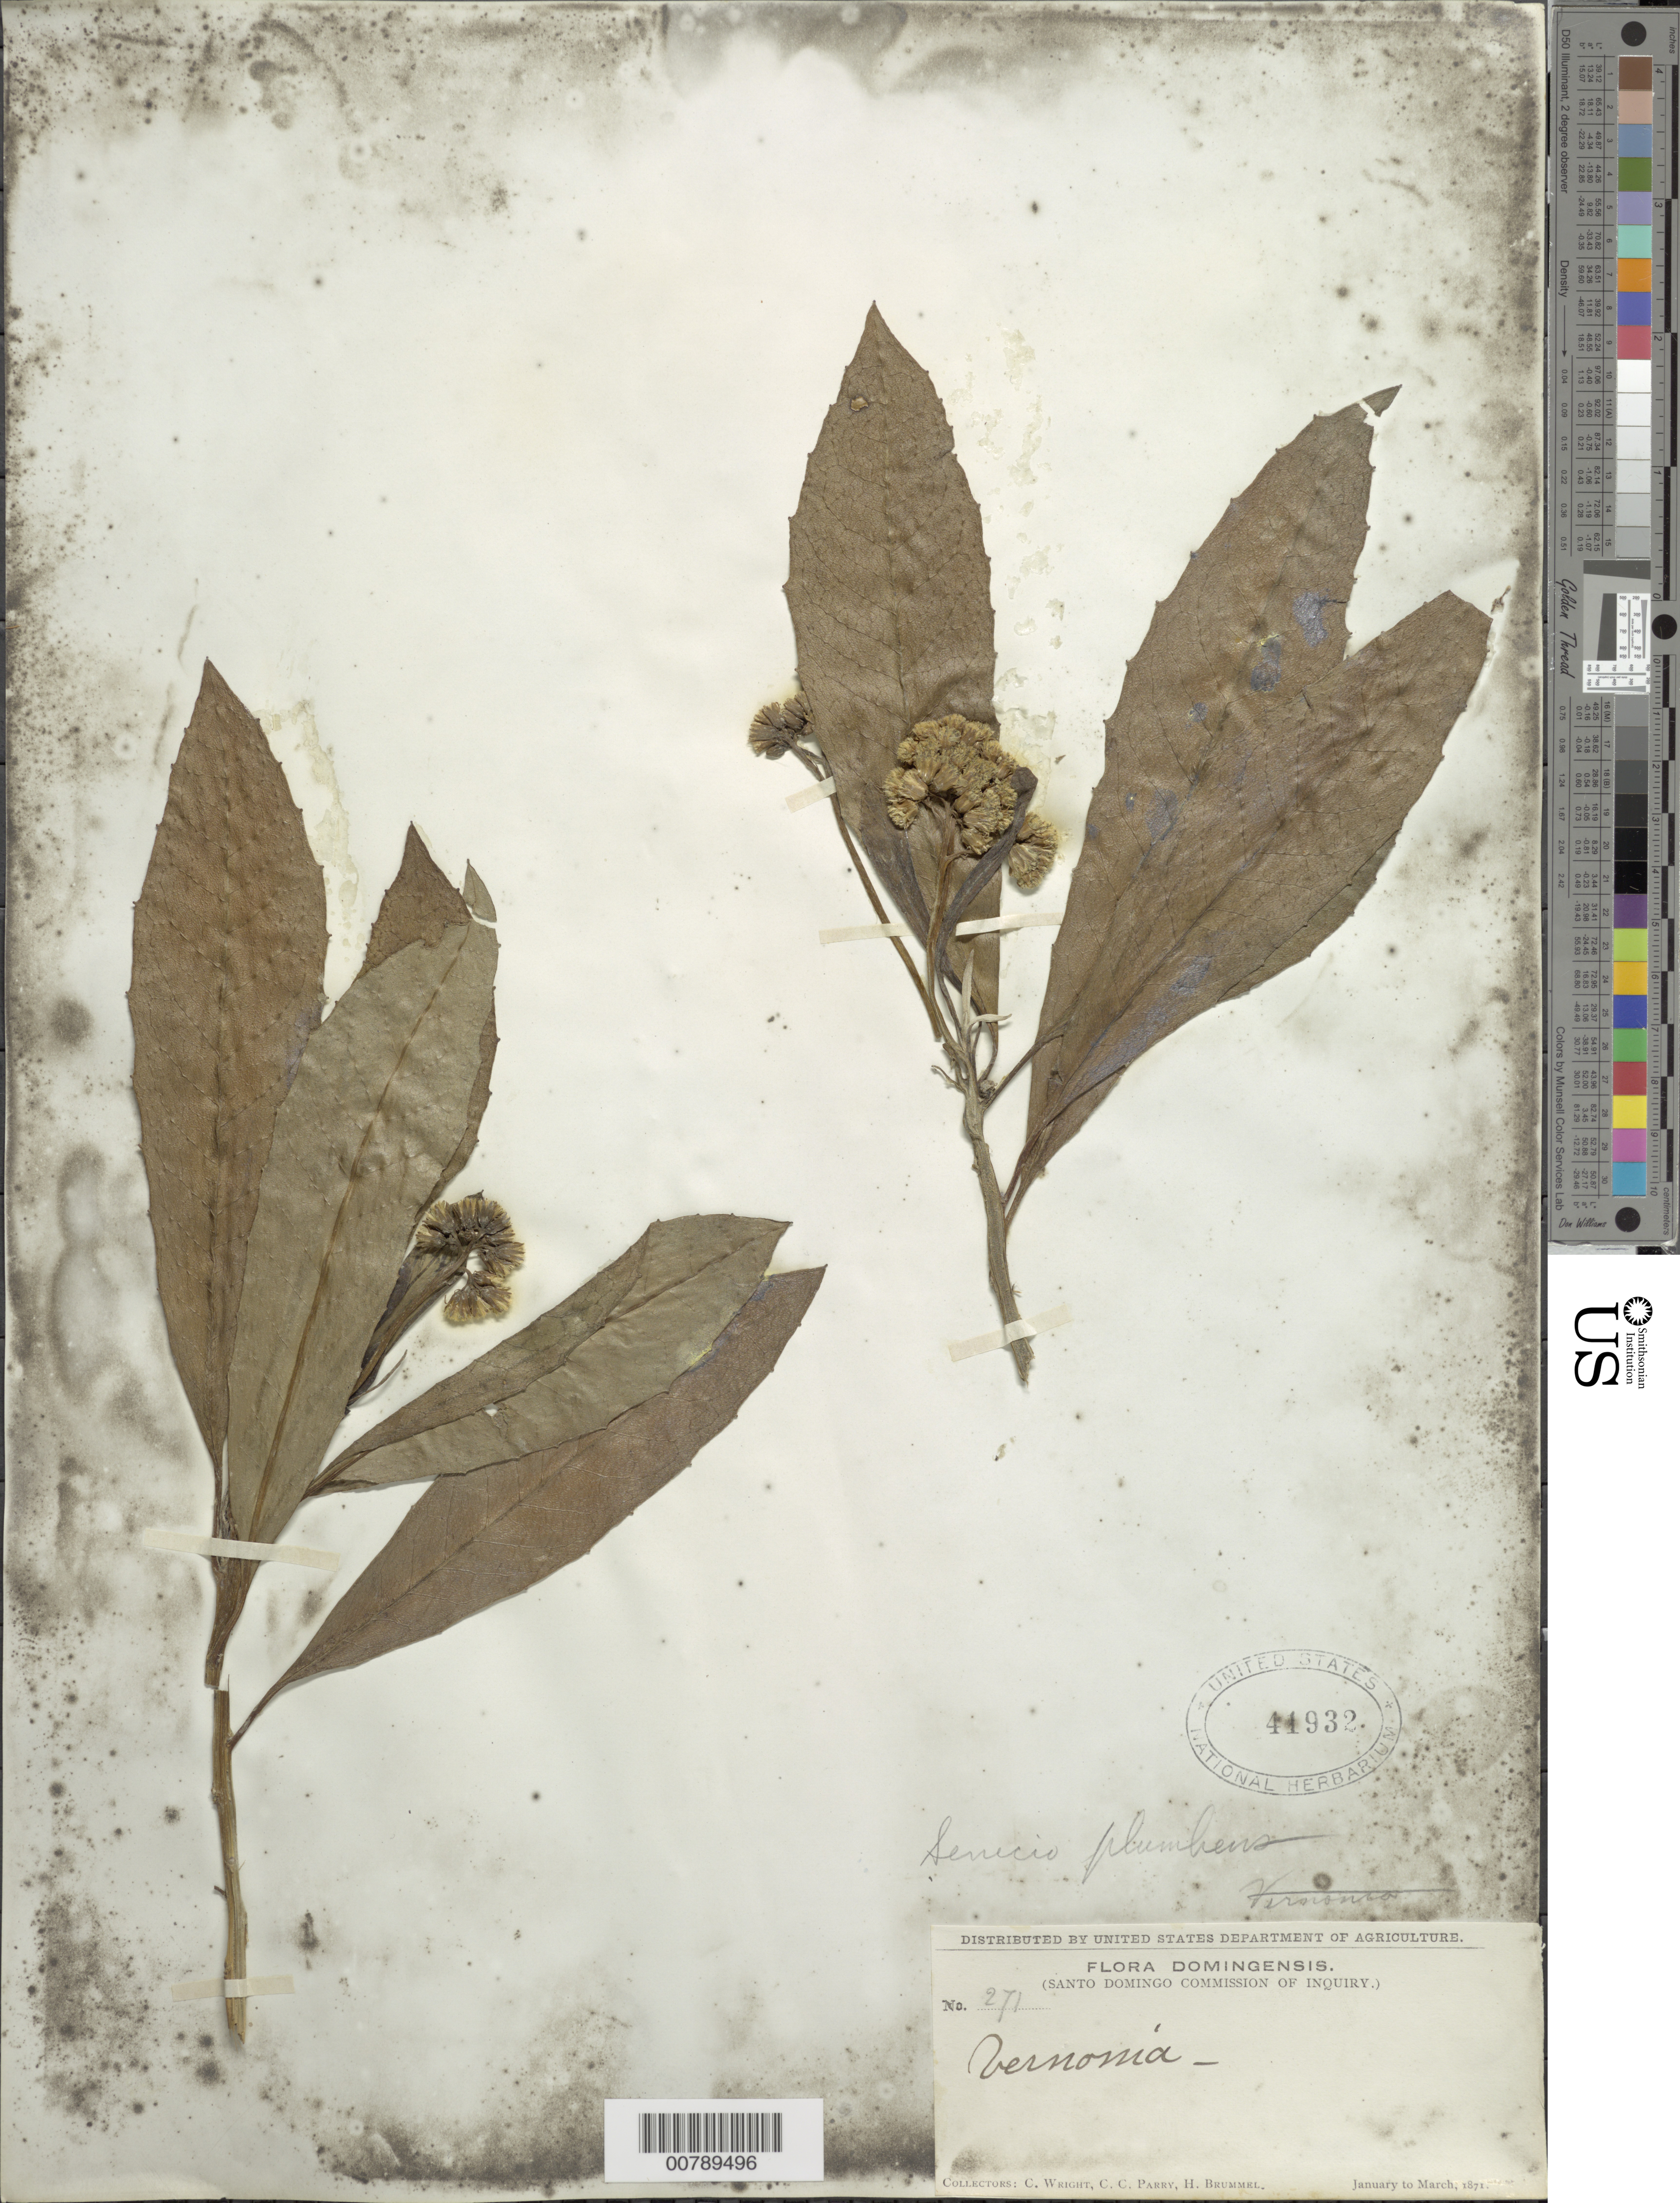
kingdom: Plantae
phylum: Tracheophyta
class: Magnoliopsida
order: Asterales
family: Asteraceae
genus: Senecio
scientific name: Senecio plumbeus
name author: Griseb.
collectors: C. Wright, C. C. Parry & H. Brummel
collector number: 271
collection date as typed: Jan 1871 to -- Mar 1871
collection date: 1871-01/1871-03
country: Dominican Republic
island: Hispaniola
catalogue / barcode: US 41932